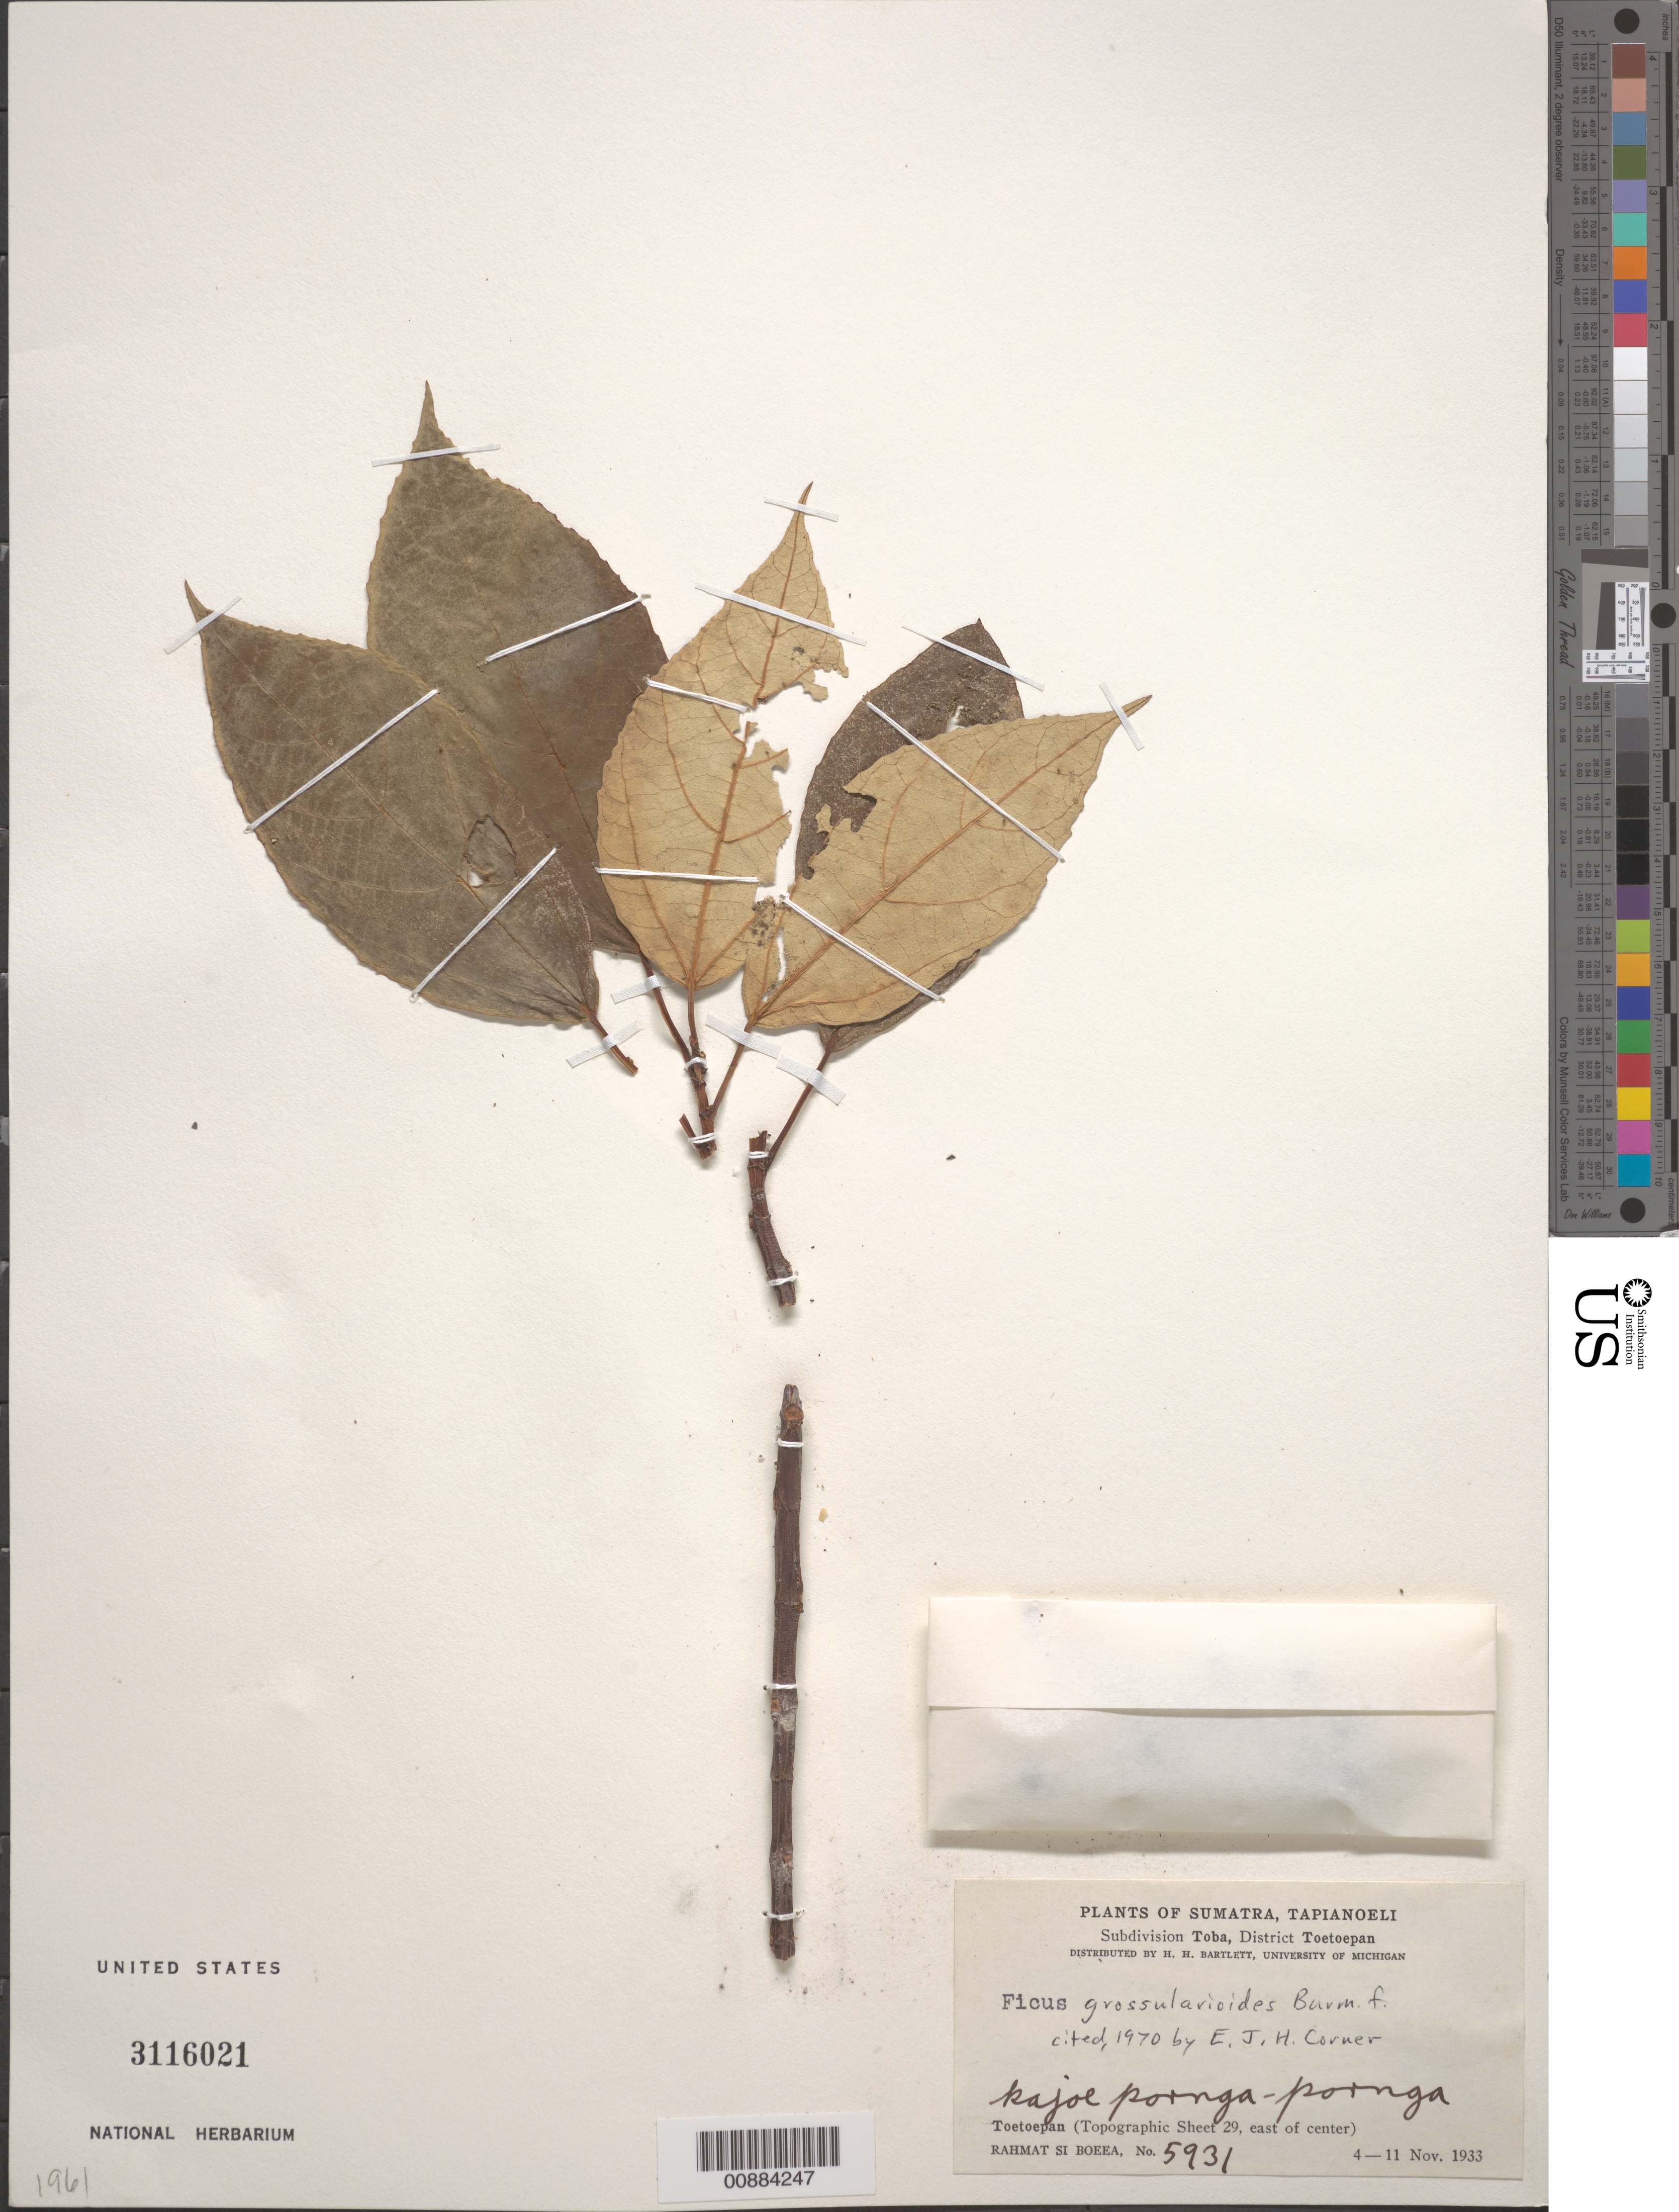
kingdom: Plantae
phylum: Tracheophyta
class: Magnoliopsida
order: Rosales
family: Moraceae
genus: Ficus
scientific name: Ficus sp.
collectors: Rahmat Si Boeea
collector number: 5931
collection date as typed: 04 Nov 1933 to 11 Nov 1933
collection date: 1933-11-04/1933-11-11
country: Indonesia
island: Sumatra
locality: Toetopan (Topographic Sheet 29, E of center)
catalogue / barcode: US 2578776